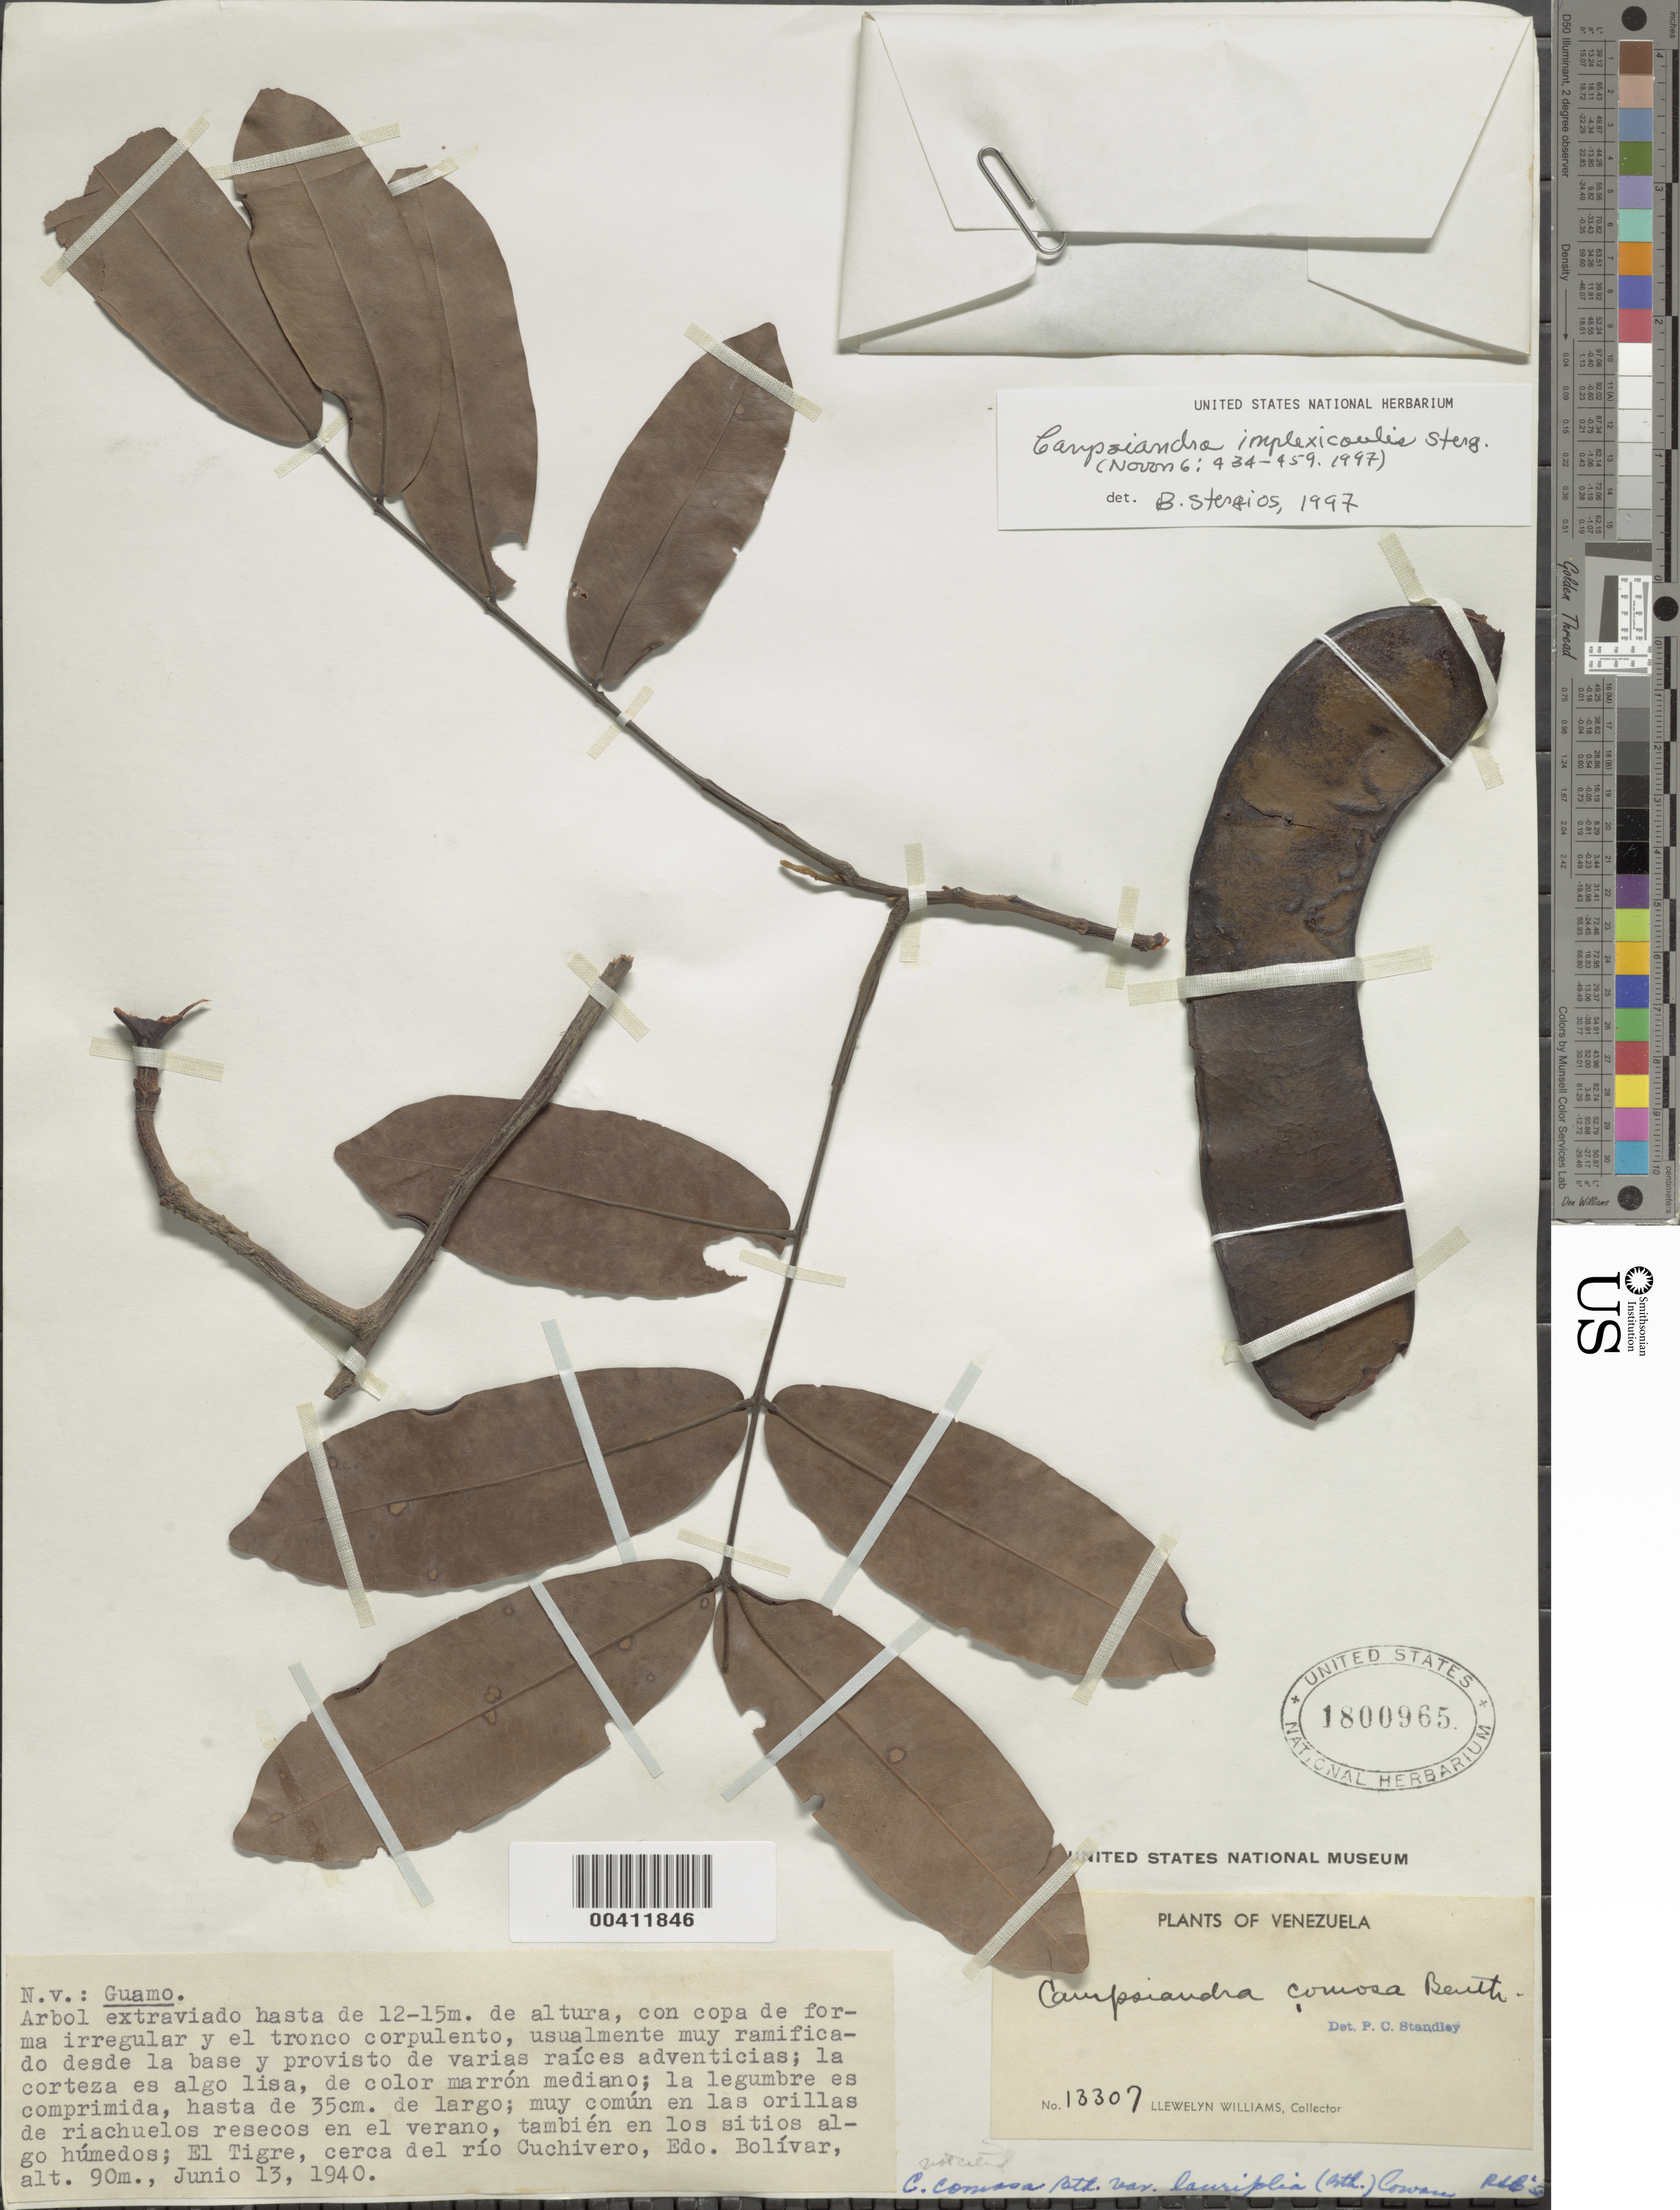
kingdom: Plantae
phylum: Tracheophyta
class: Magnoliopsida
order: Fabales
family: Fabaceae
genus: Campsiandra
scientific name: Campsiandra implexicaulis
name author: Stergios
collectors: Ll. Williams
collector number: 13307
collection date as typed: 13 Jun 1940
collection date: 1940-06-13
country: Venezuela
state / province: Bolivar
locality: El tigre, cerca del rio cuchivero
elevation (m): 90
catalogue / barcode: US 1800965